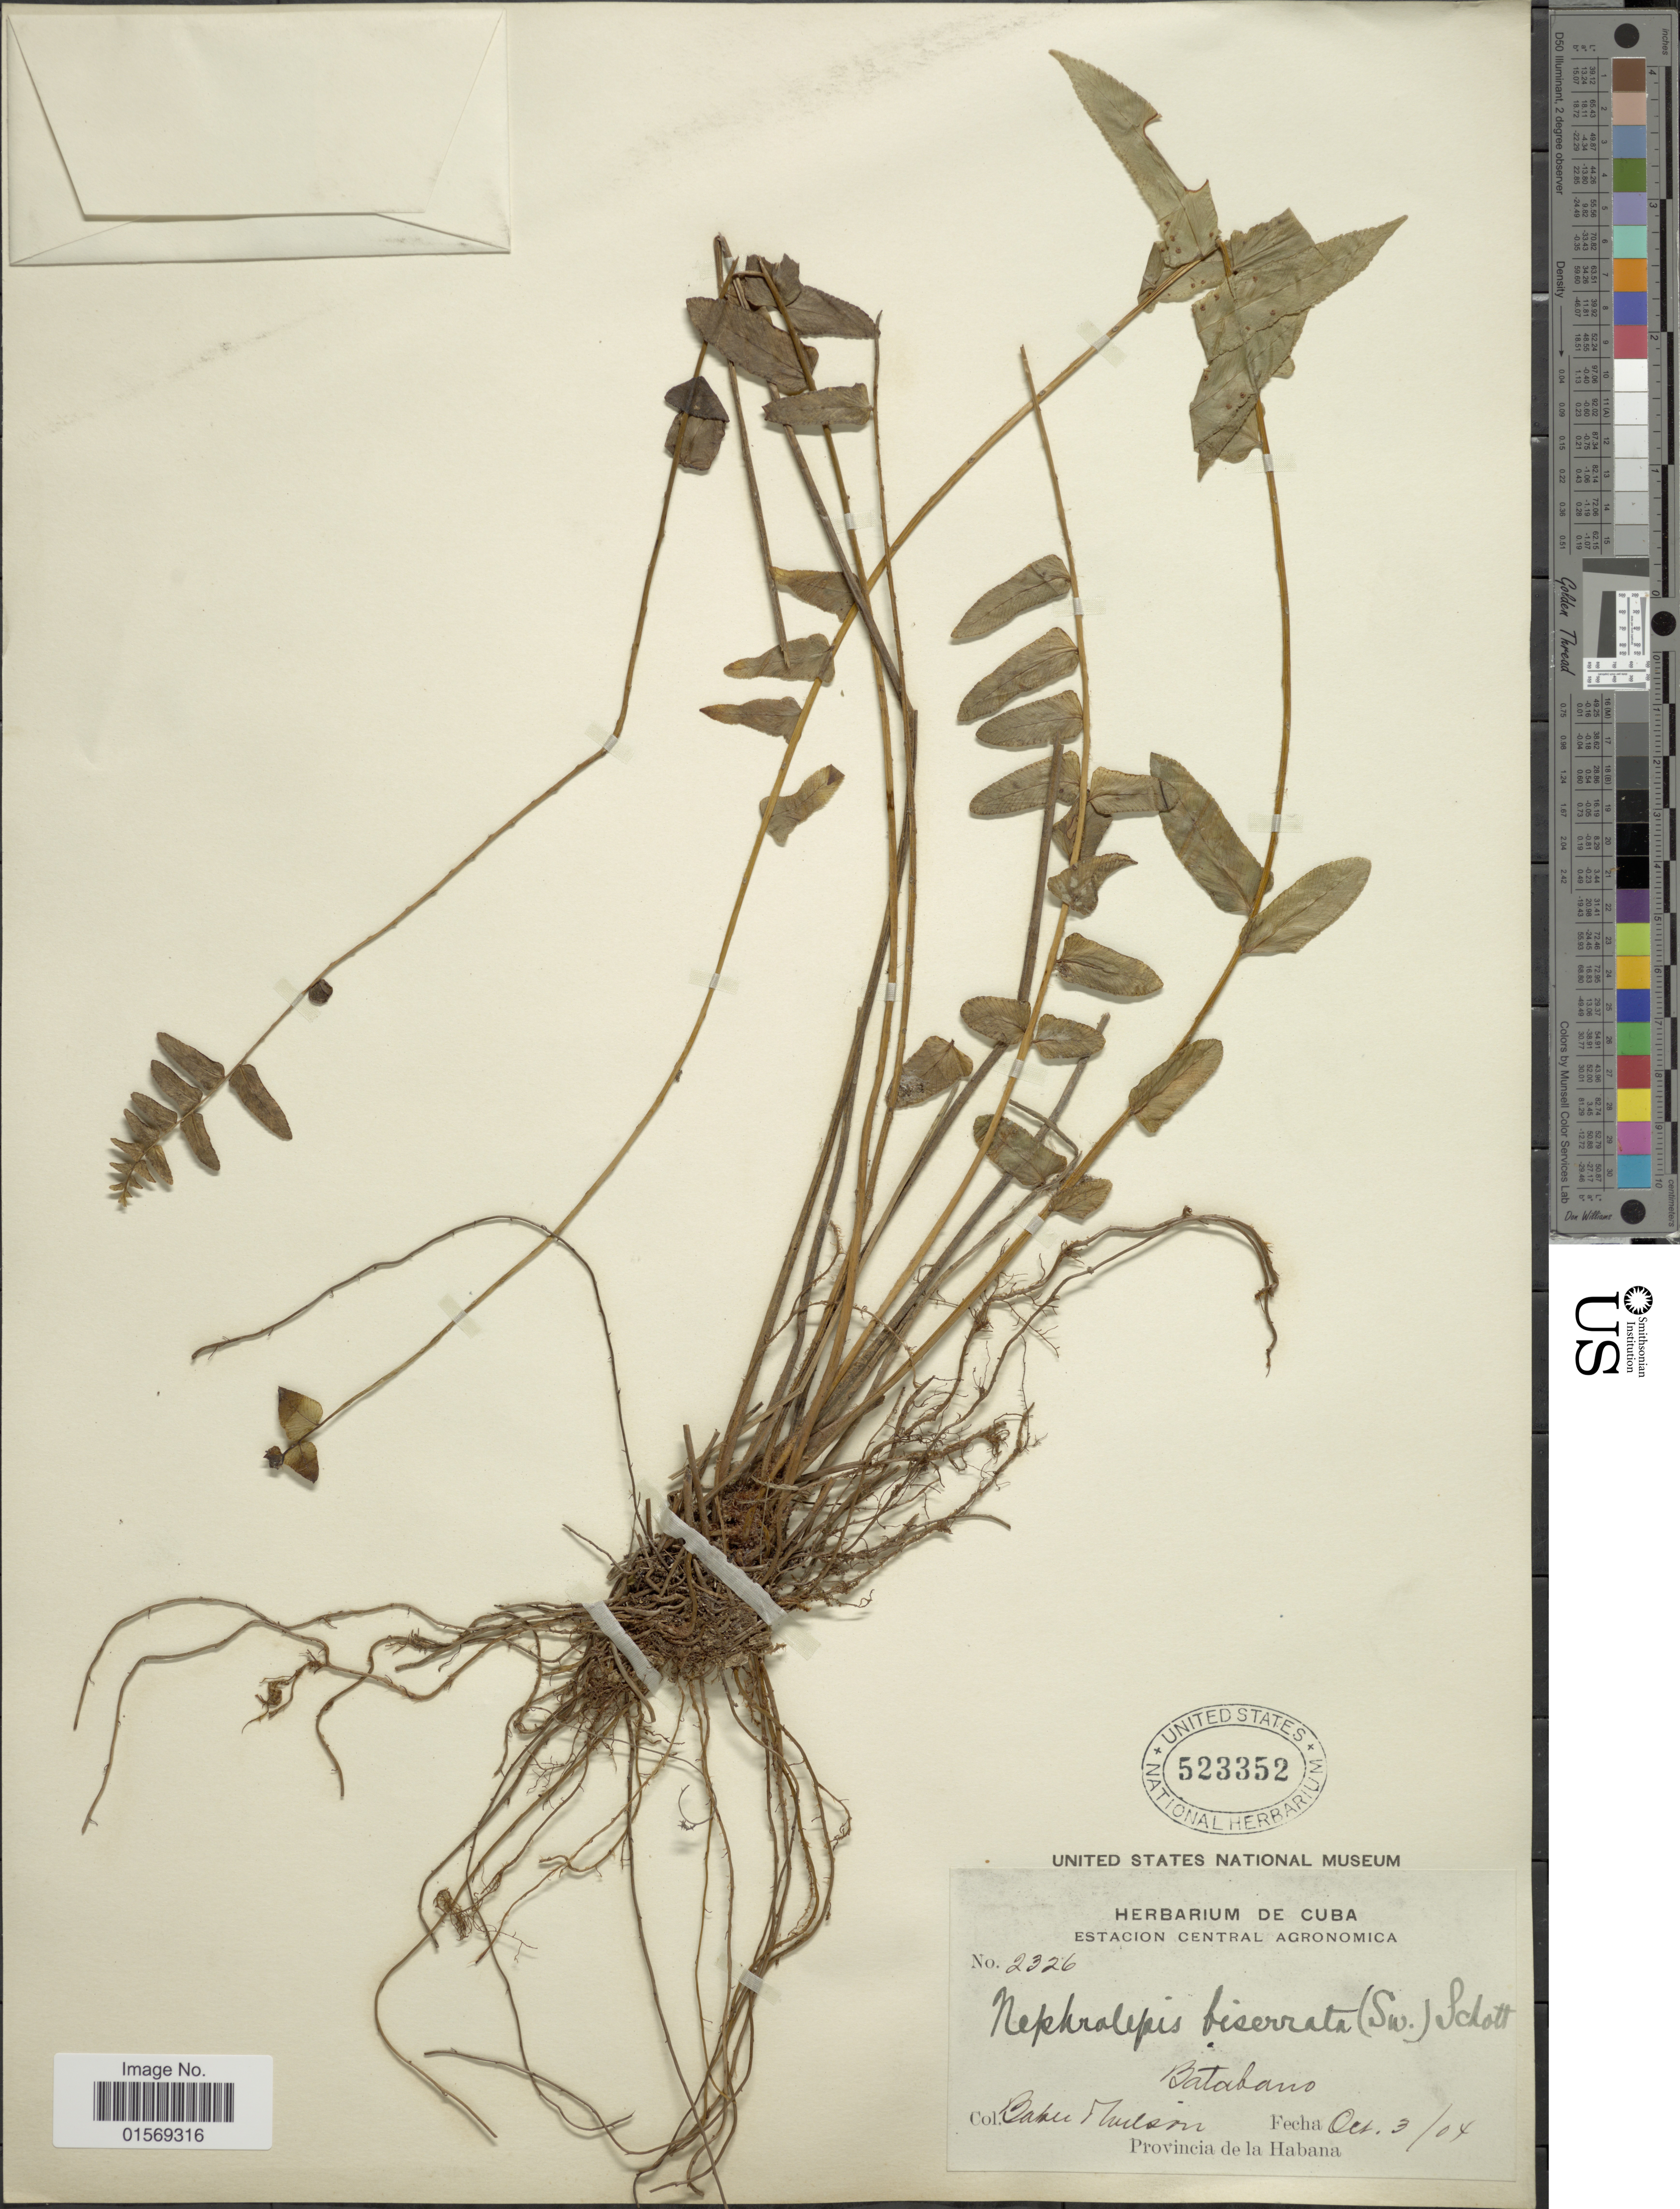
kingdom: Plantae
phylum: Tracheophyta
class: Polypodiopsida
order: Polypodiales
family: Nephrolepidaceae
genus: Nephrolepis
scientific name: Nephrolepis biserrata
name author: (Sw.) Schott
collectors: -- Baker & -- Wilson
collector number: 2326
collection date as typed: Oct 3/04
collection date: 1904-10-03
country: Cuba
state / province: La Habana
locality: Batabano, Provincia de la Habana.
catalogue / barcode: US 523352